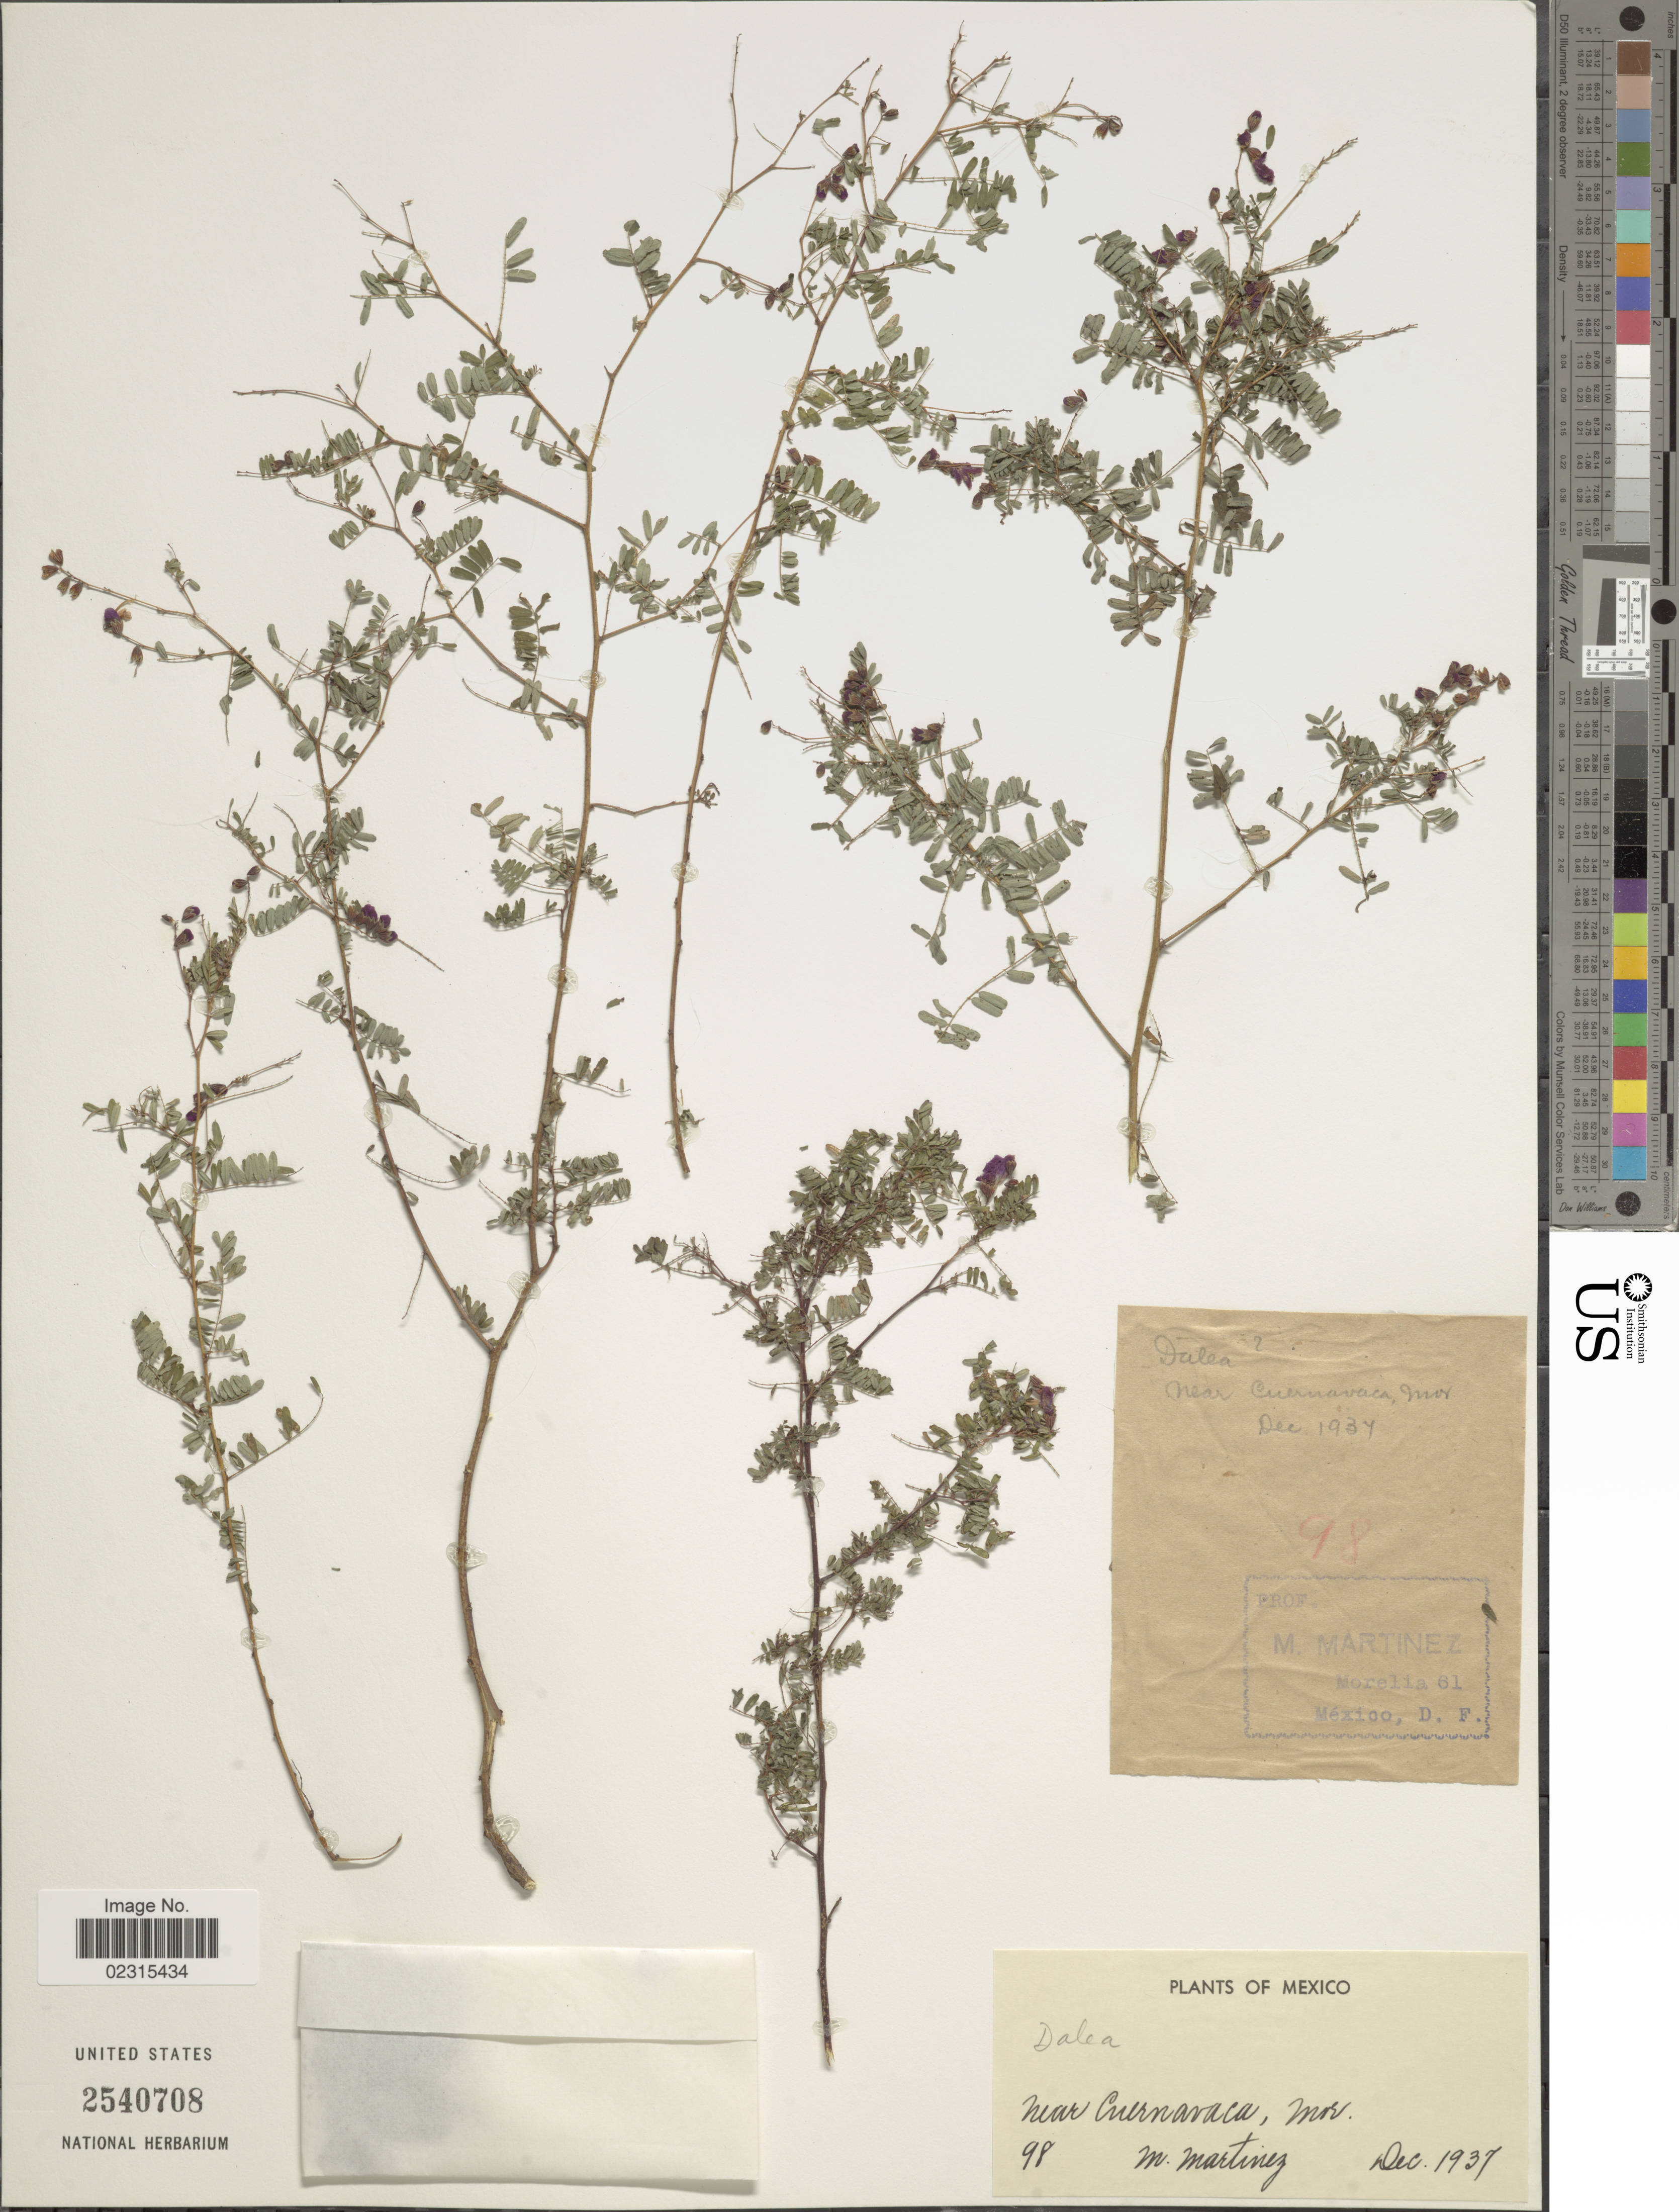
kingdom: Plantae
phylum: Tracheophyta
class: Magnoliopsida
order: Fabales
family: Fabaceae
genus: Marina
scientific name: Marina nutans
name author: (Cav.) Barneby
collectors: M. Martinez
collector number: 98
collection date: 1937-12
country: Mexico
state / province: Morelos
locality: Near Cuernavaca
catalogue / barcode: US 2540708